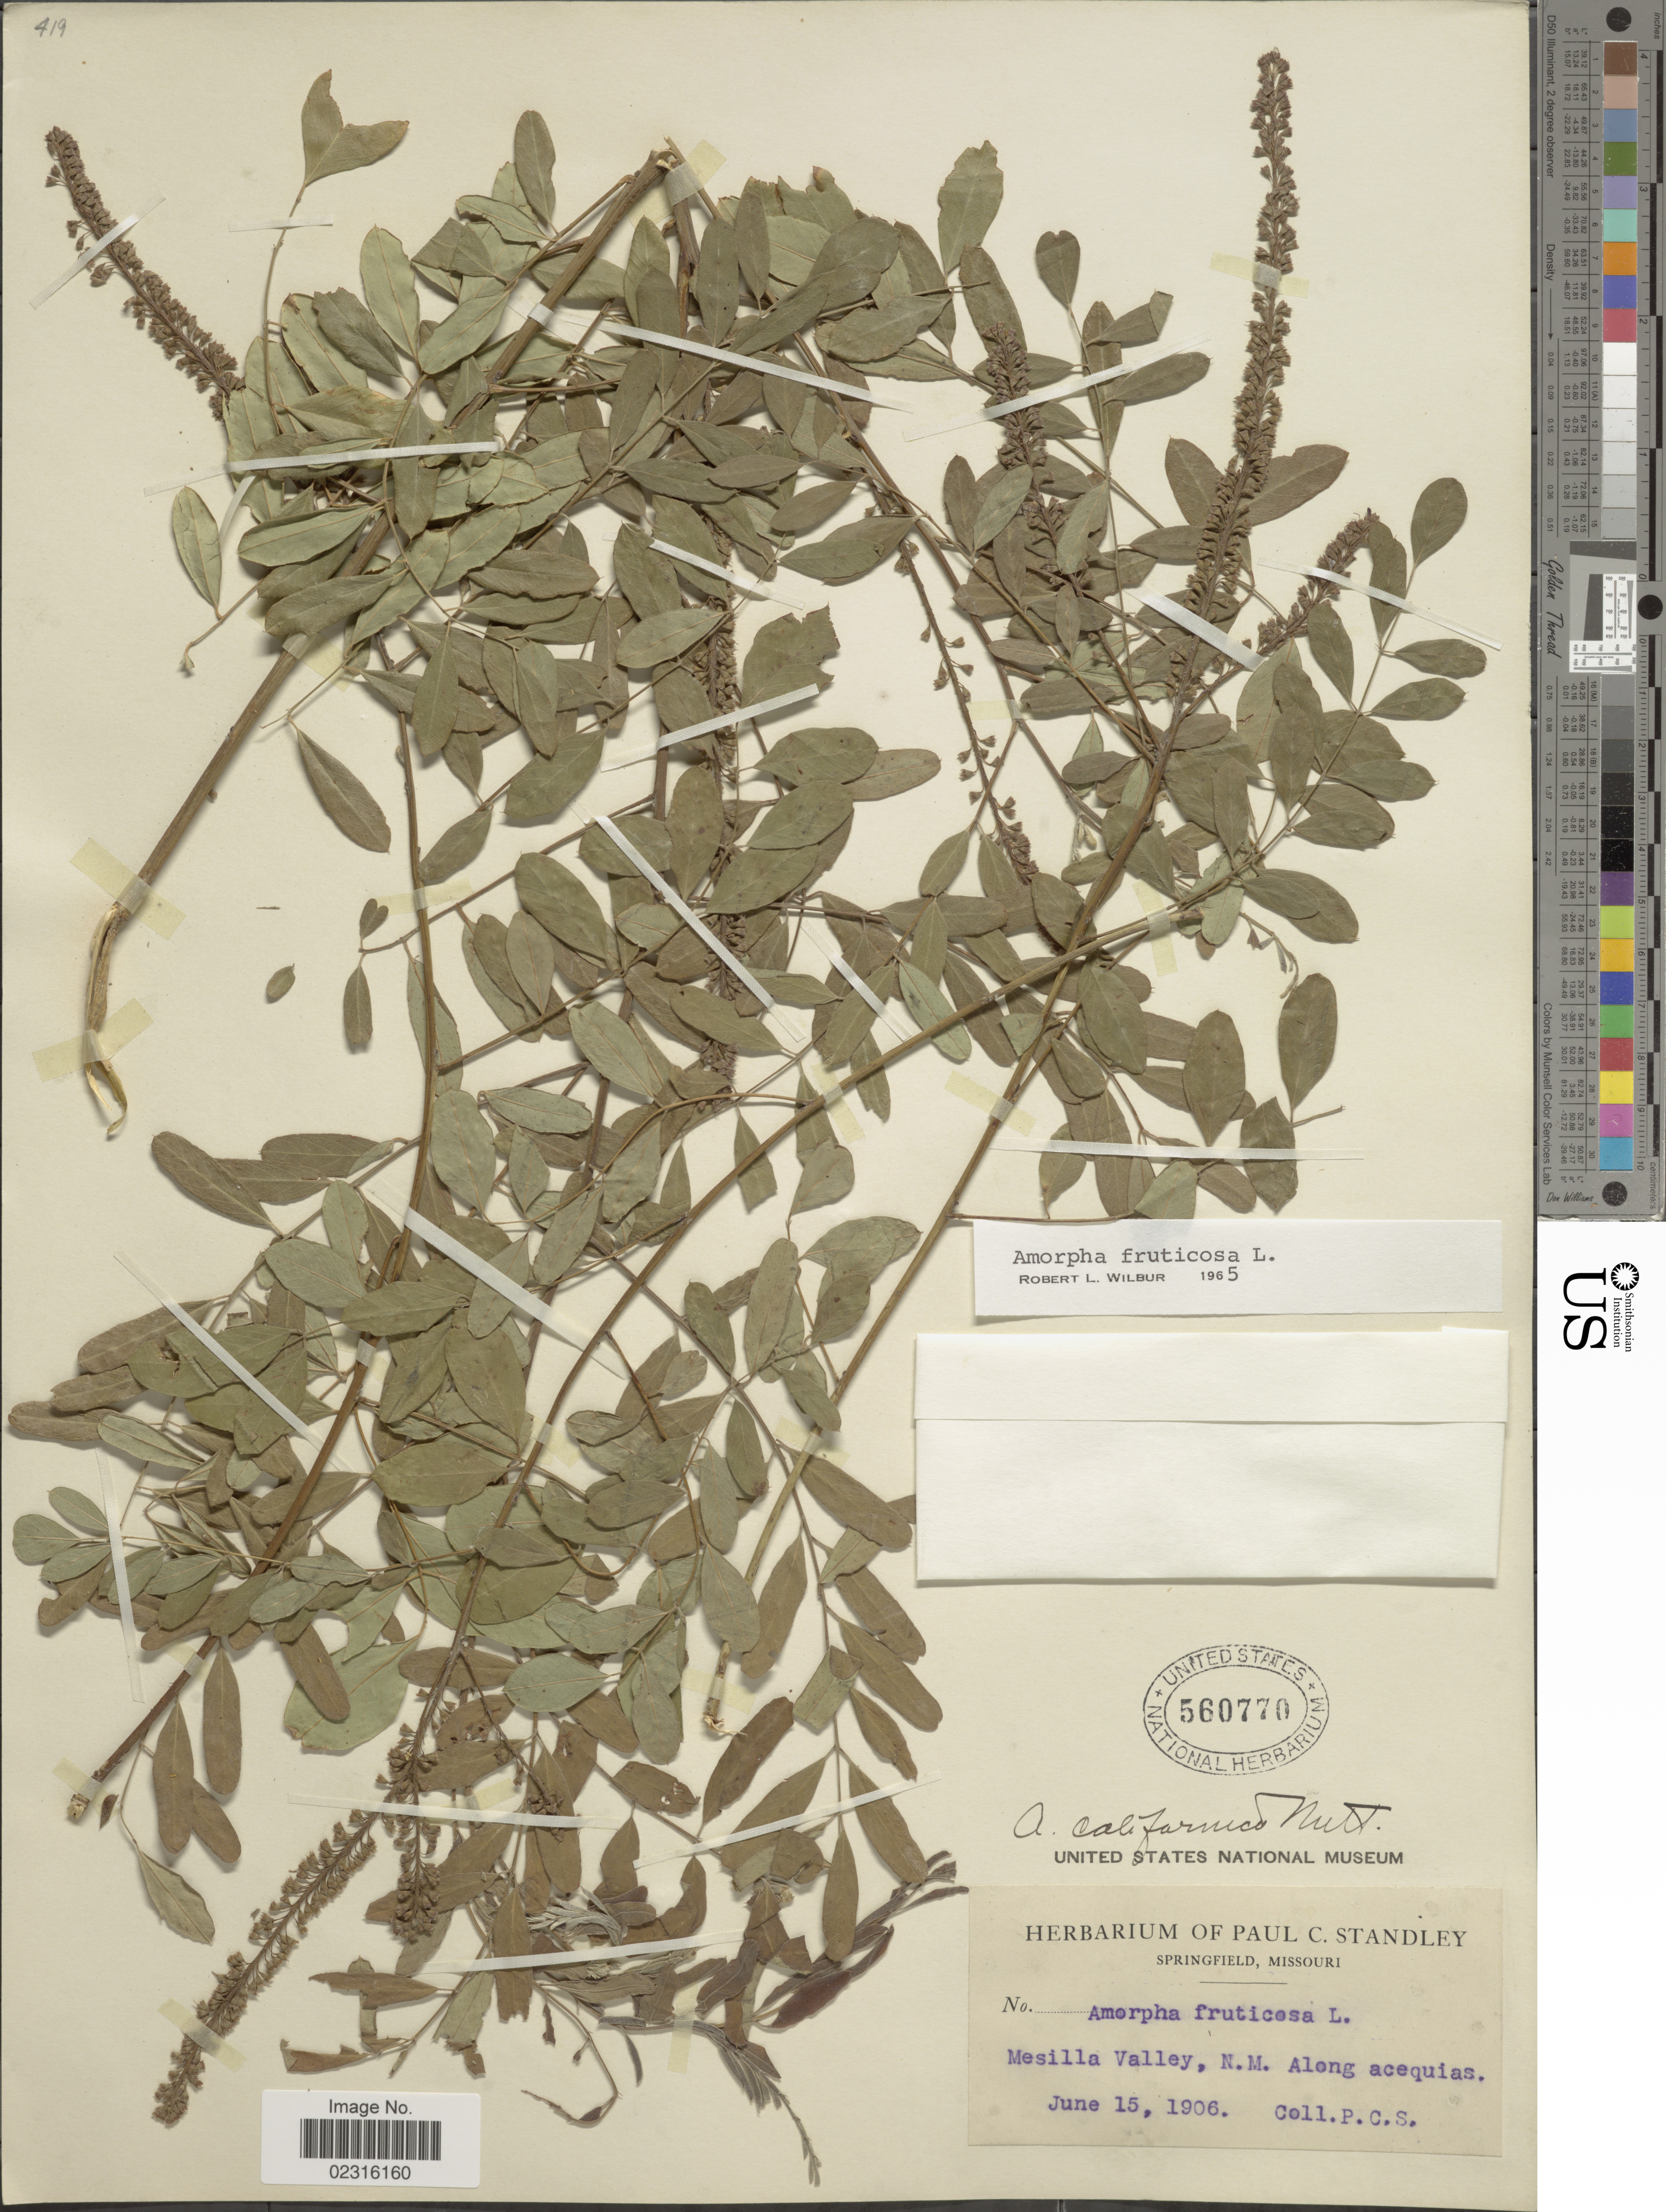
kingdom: Plantae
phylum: Tracheophyta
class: Magnoliopsida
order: Fabales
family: Fabaceae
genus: Amorpha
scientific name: Amorpha fruticosa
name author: L.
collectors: P. C. Standley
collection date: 1906-06-15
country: United States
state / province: New Mexico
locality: Mesilla Valley, N.m. Along acequias.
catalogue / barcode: US 560770